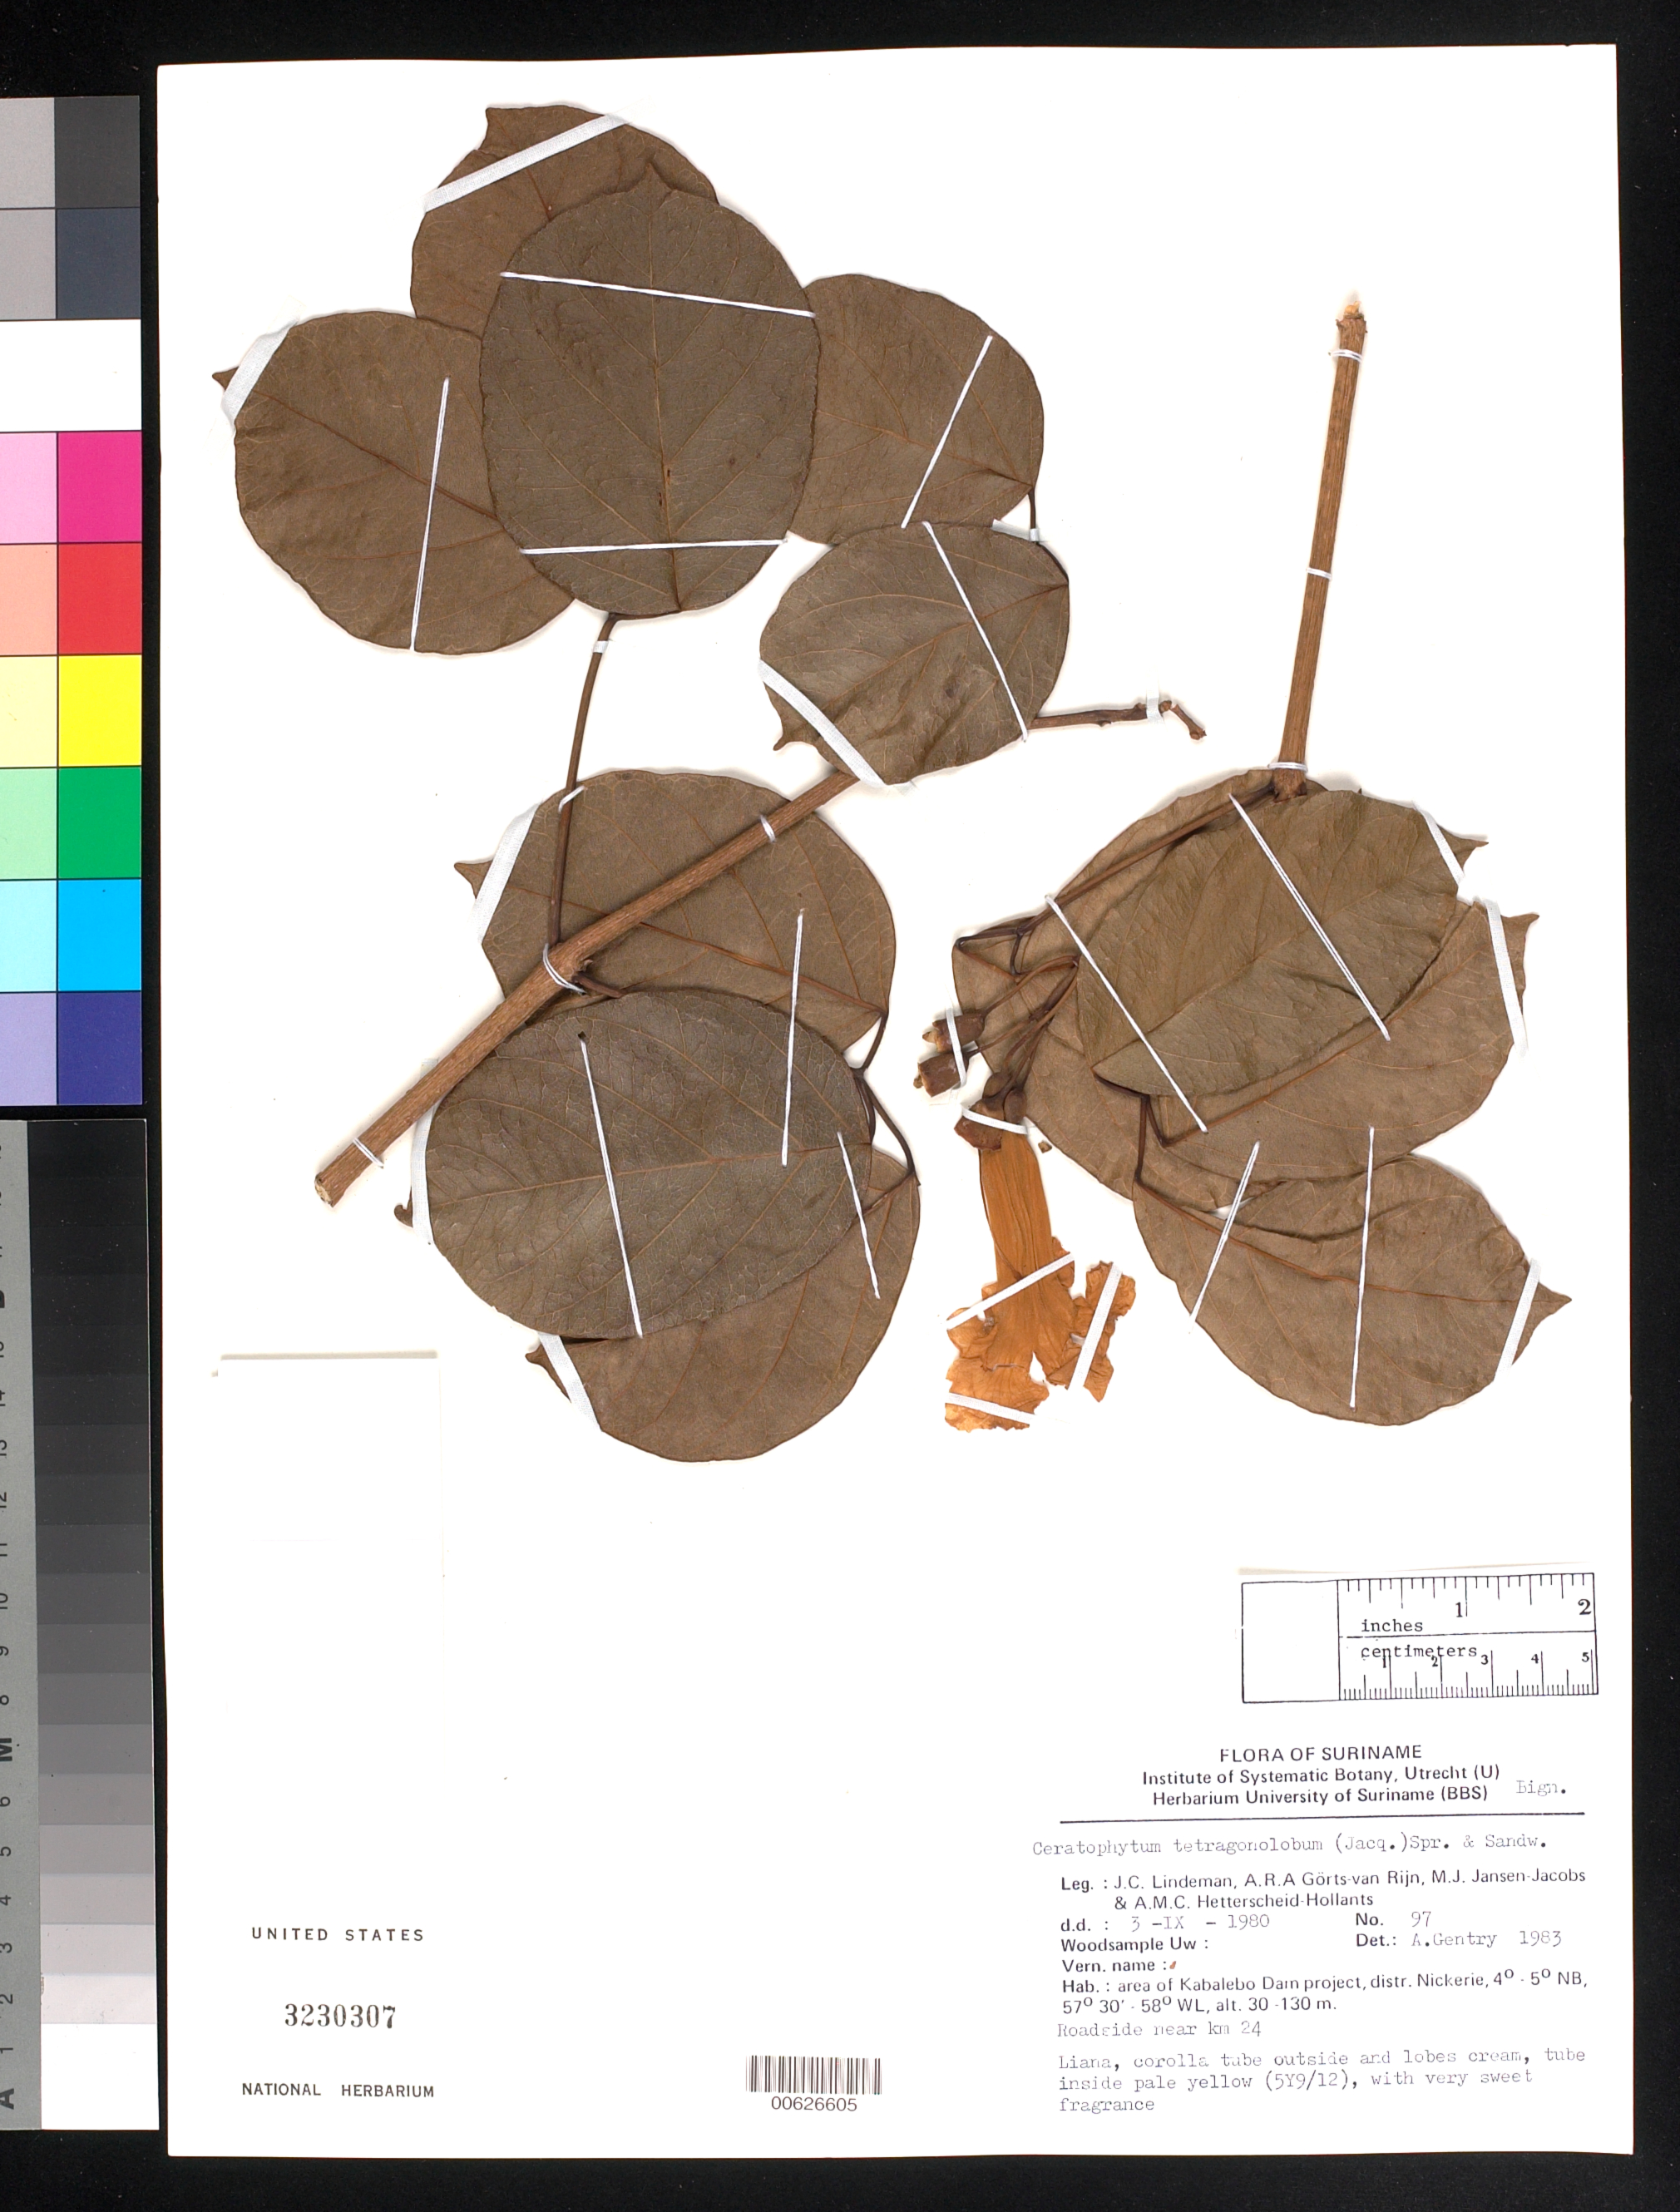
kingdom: Plantae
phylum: Tracheophyta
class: Magnoliopsida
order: Lamiales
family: Bignoniaceae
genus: Tanaecium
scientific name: Tanaecium tetragonolobum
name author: (Jacq.) L.G. Lohmann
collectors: J. C. Lindeman, A. .R. A. Görts-van Rijn, M. J. Jansen-Jacobs & A. Hetterscheid-Hollants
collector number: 80 97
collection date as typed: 3-Sep-80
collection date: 1980-09-03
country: Suriname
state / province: Nickerie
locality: Kabalebo Dam project area, near km 24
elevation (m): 30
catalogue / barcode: US 3230307